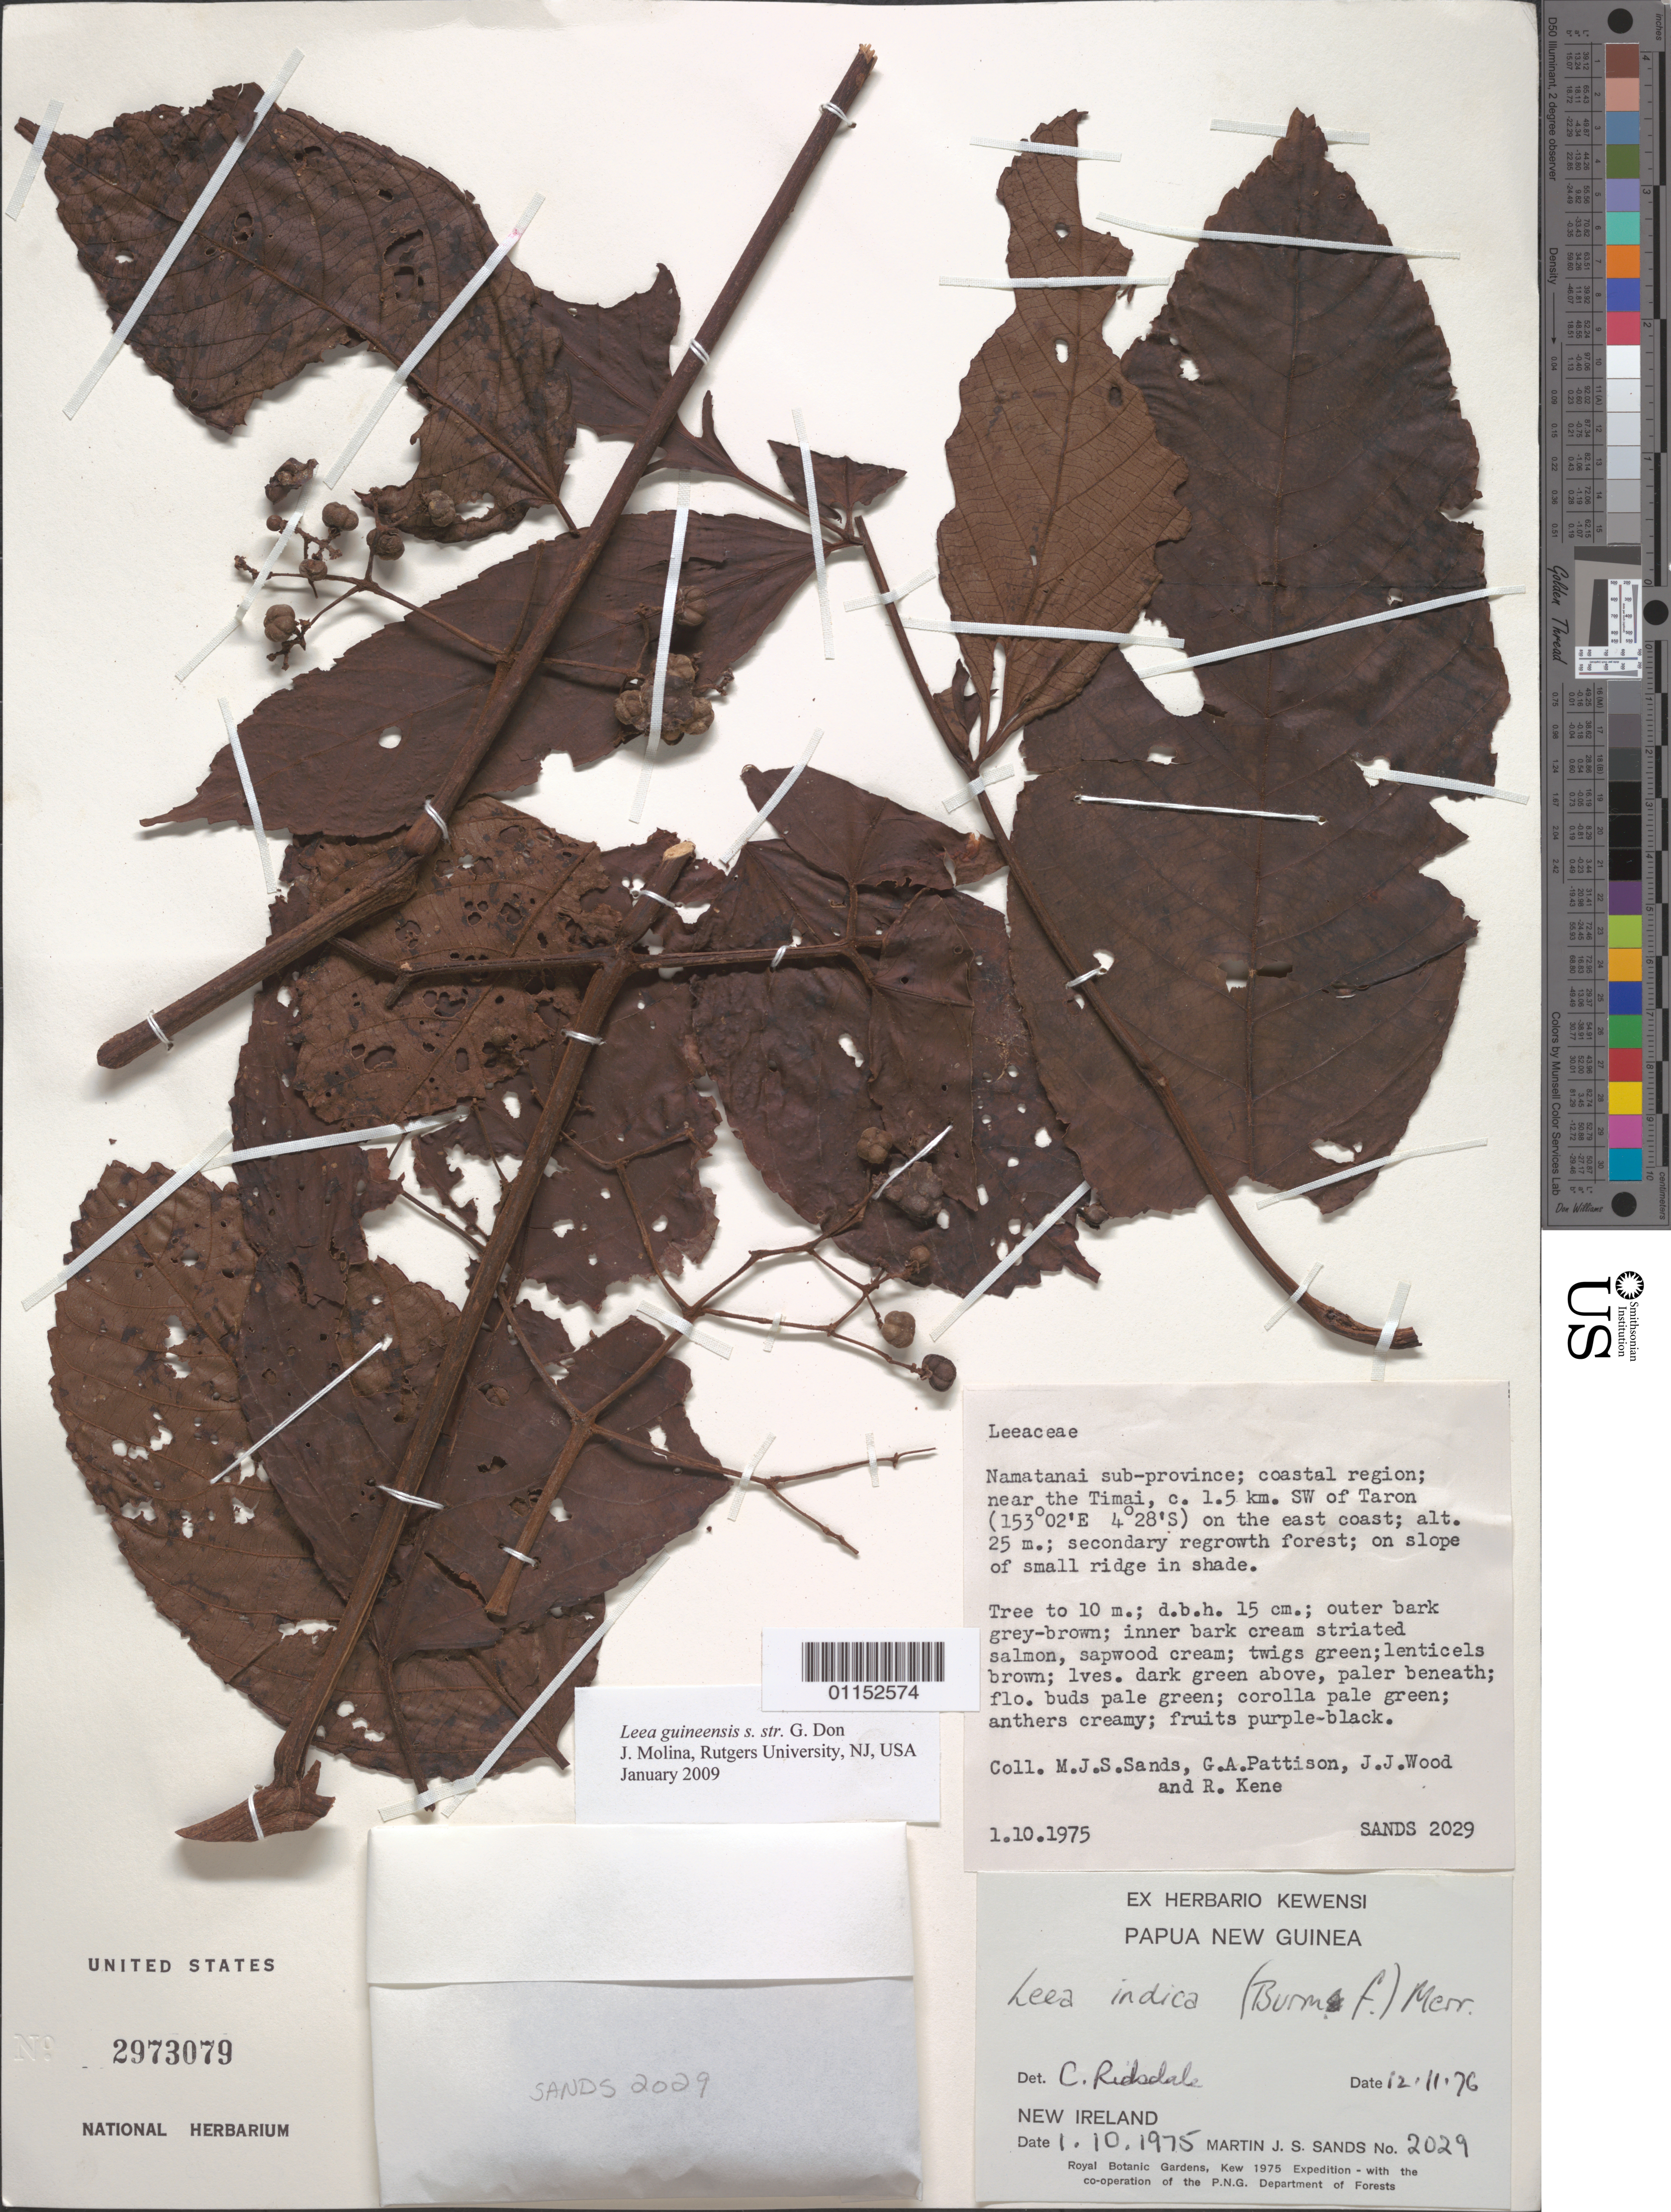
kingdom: Plantae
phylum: Tracheophyta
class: Magnoliopsida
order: Vitales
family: Vitaceae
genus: Leea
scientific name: Leea guineensis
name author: G. Don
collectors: M. Sands, G. Pattison, J. Wood & R. Kene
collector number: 2029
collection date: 1975-10-01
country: Papua New Guinea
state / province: Papua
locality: Namatanai sub-province; coastal region; near the Timai, c. 1.5 km SW of Taron, on the E coast.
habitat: Secondary regrowth forest, on slope of small ridge in shade. Tree.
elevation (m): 25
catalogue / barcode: US 2973079